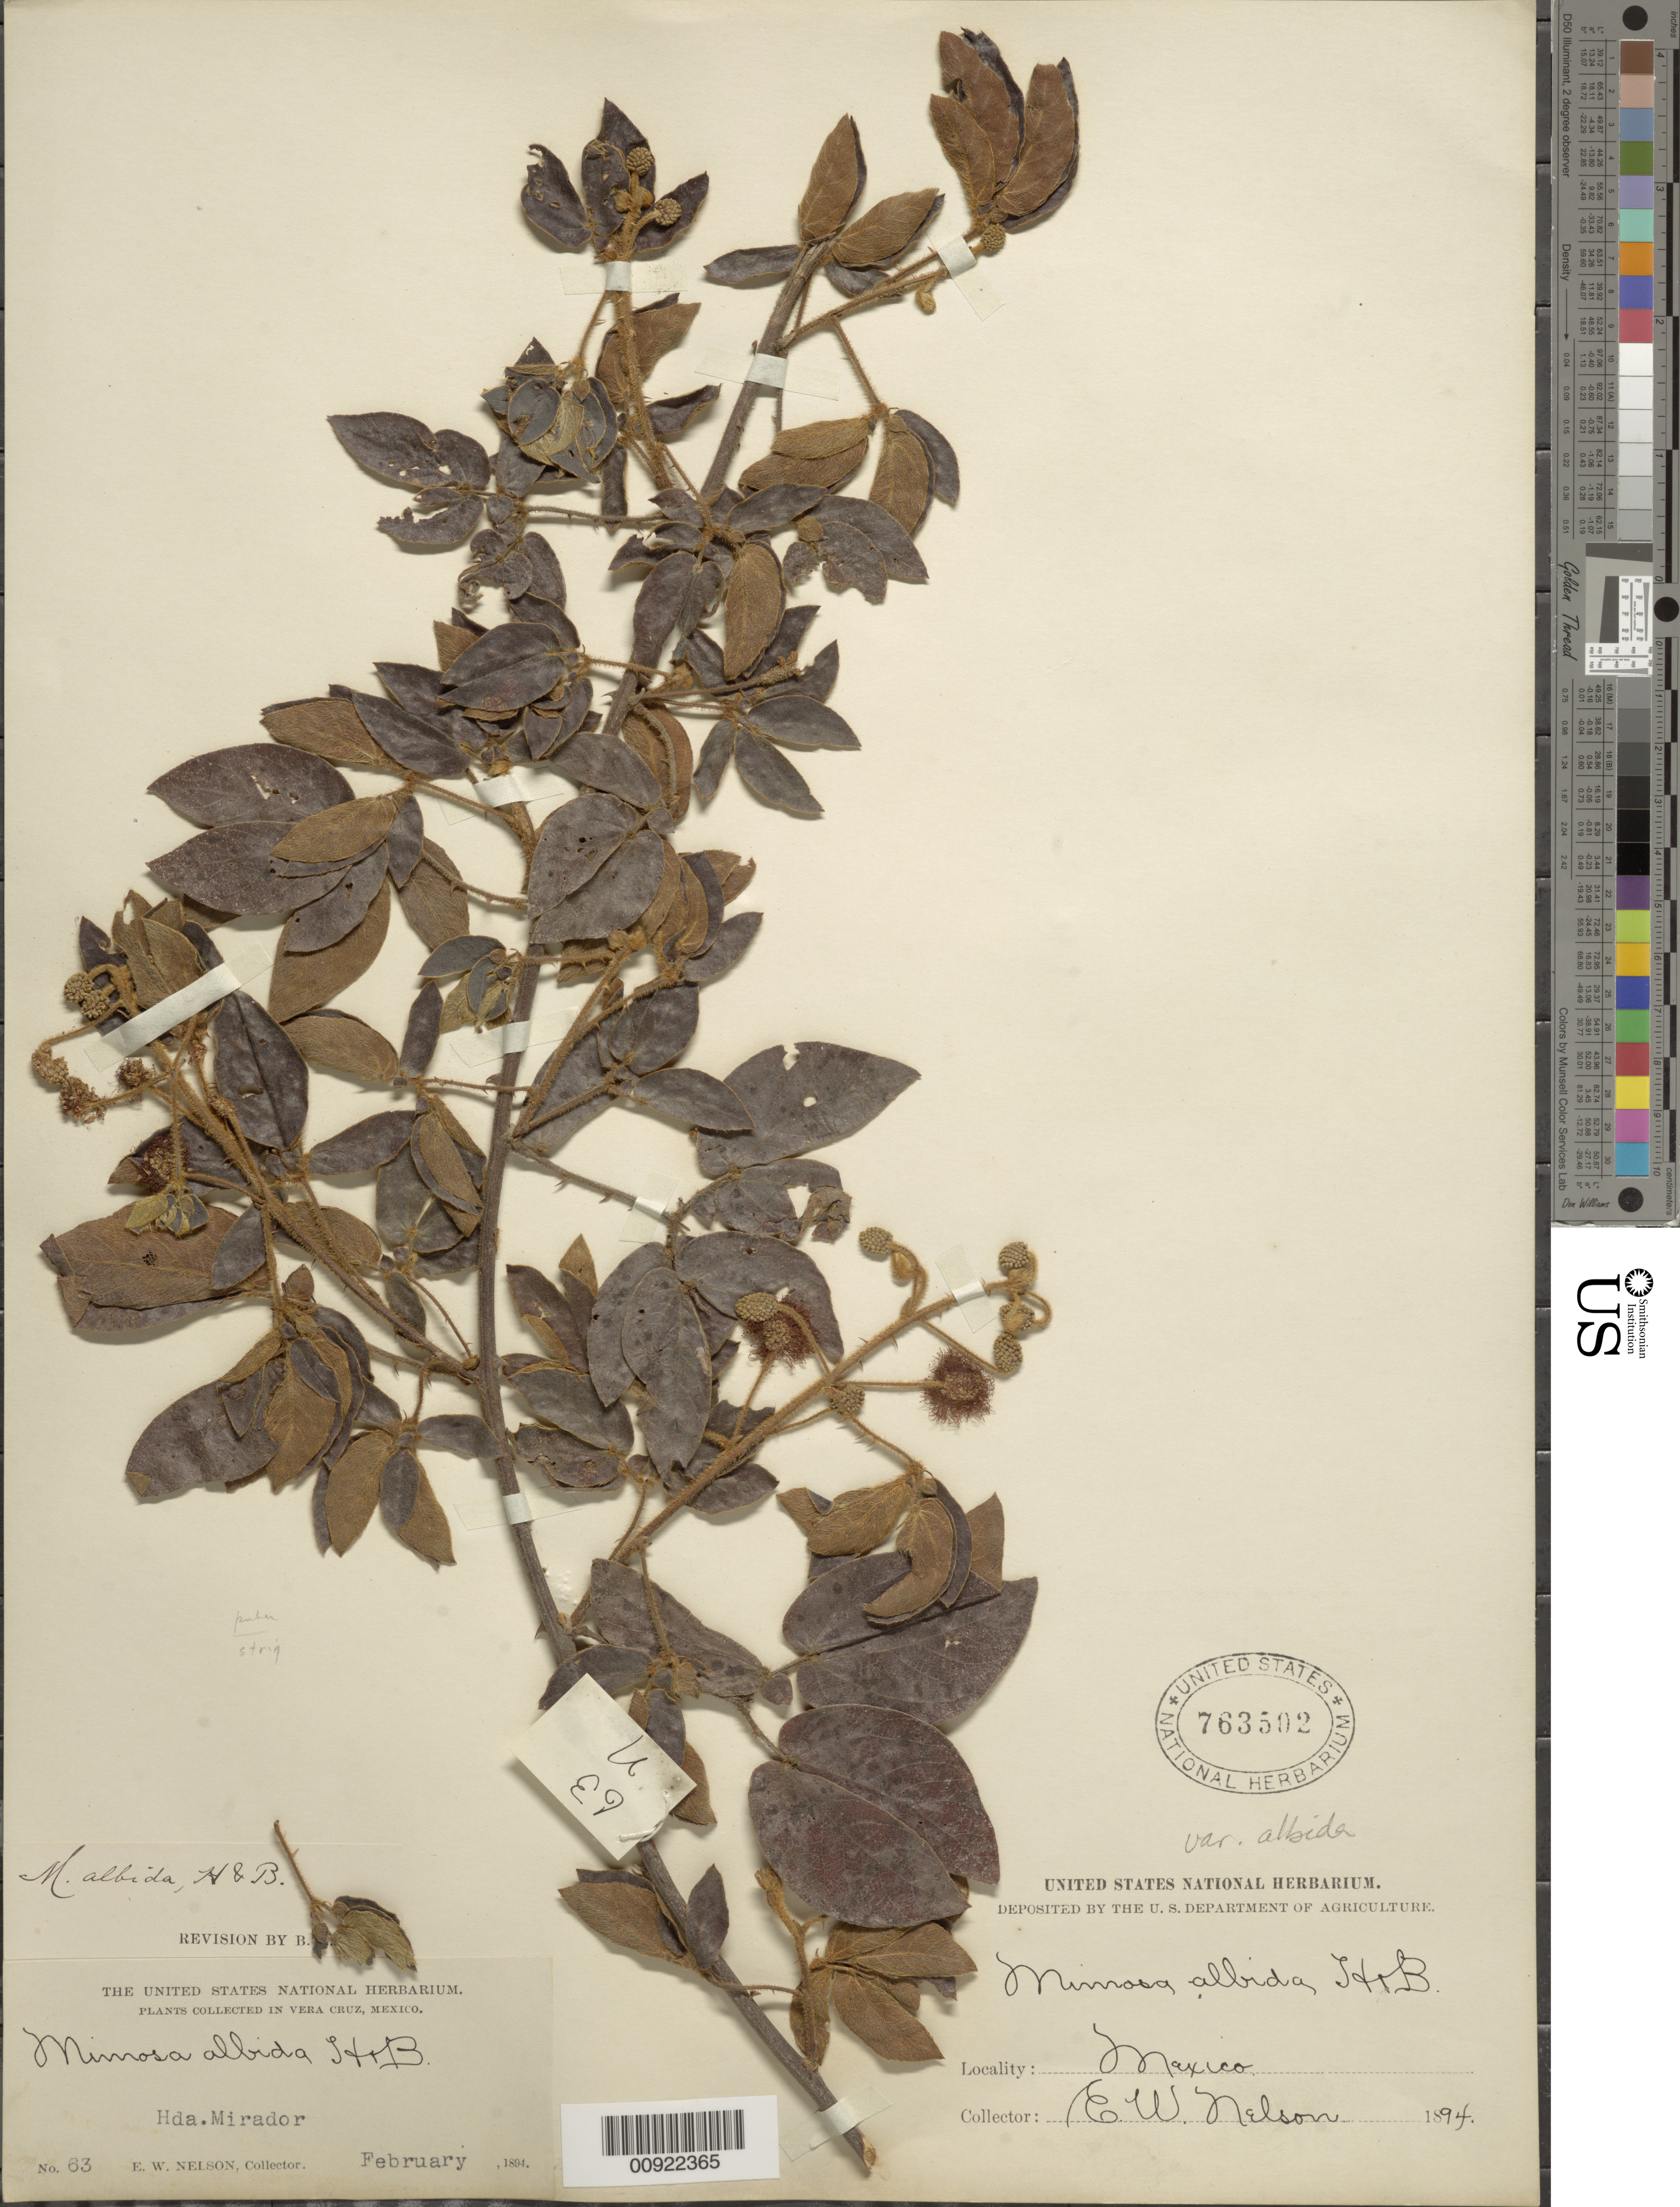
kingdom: Plantae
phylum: Tracheophyta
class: Magnoliopsida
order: Fabales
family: Fabaceae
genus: Mimosa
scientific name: Mimosa albida var. albida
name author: Humb. & Bonpl. ex Willd.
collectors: E. W. Nelson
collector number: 63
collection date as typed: Feb 1894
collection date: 1894-02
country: Mexico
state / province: Veracruz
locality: Hacienda Mirador.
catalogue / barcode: US 763502